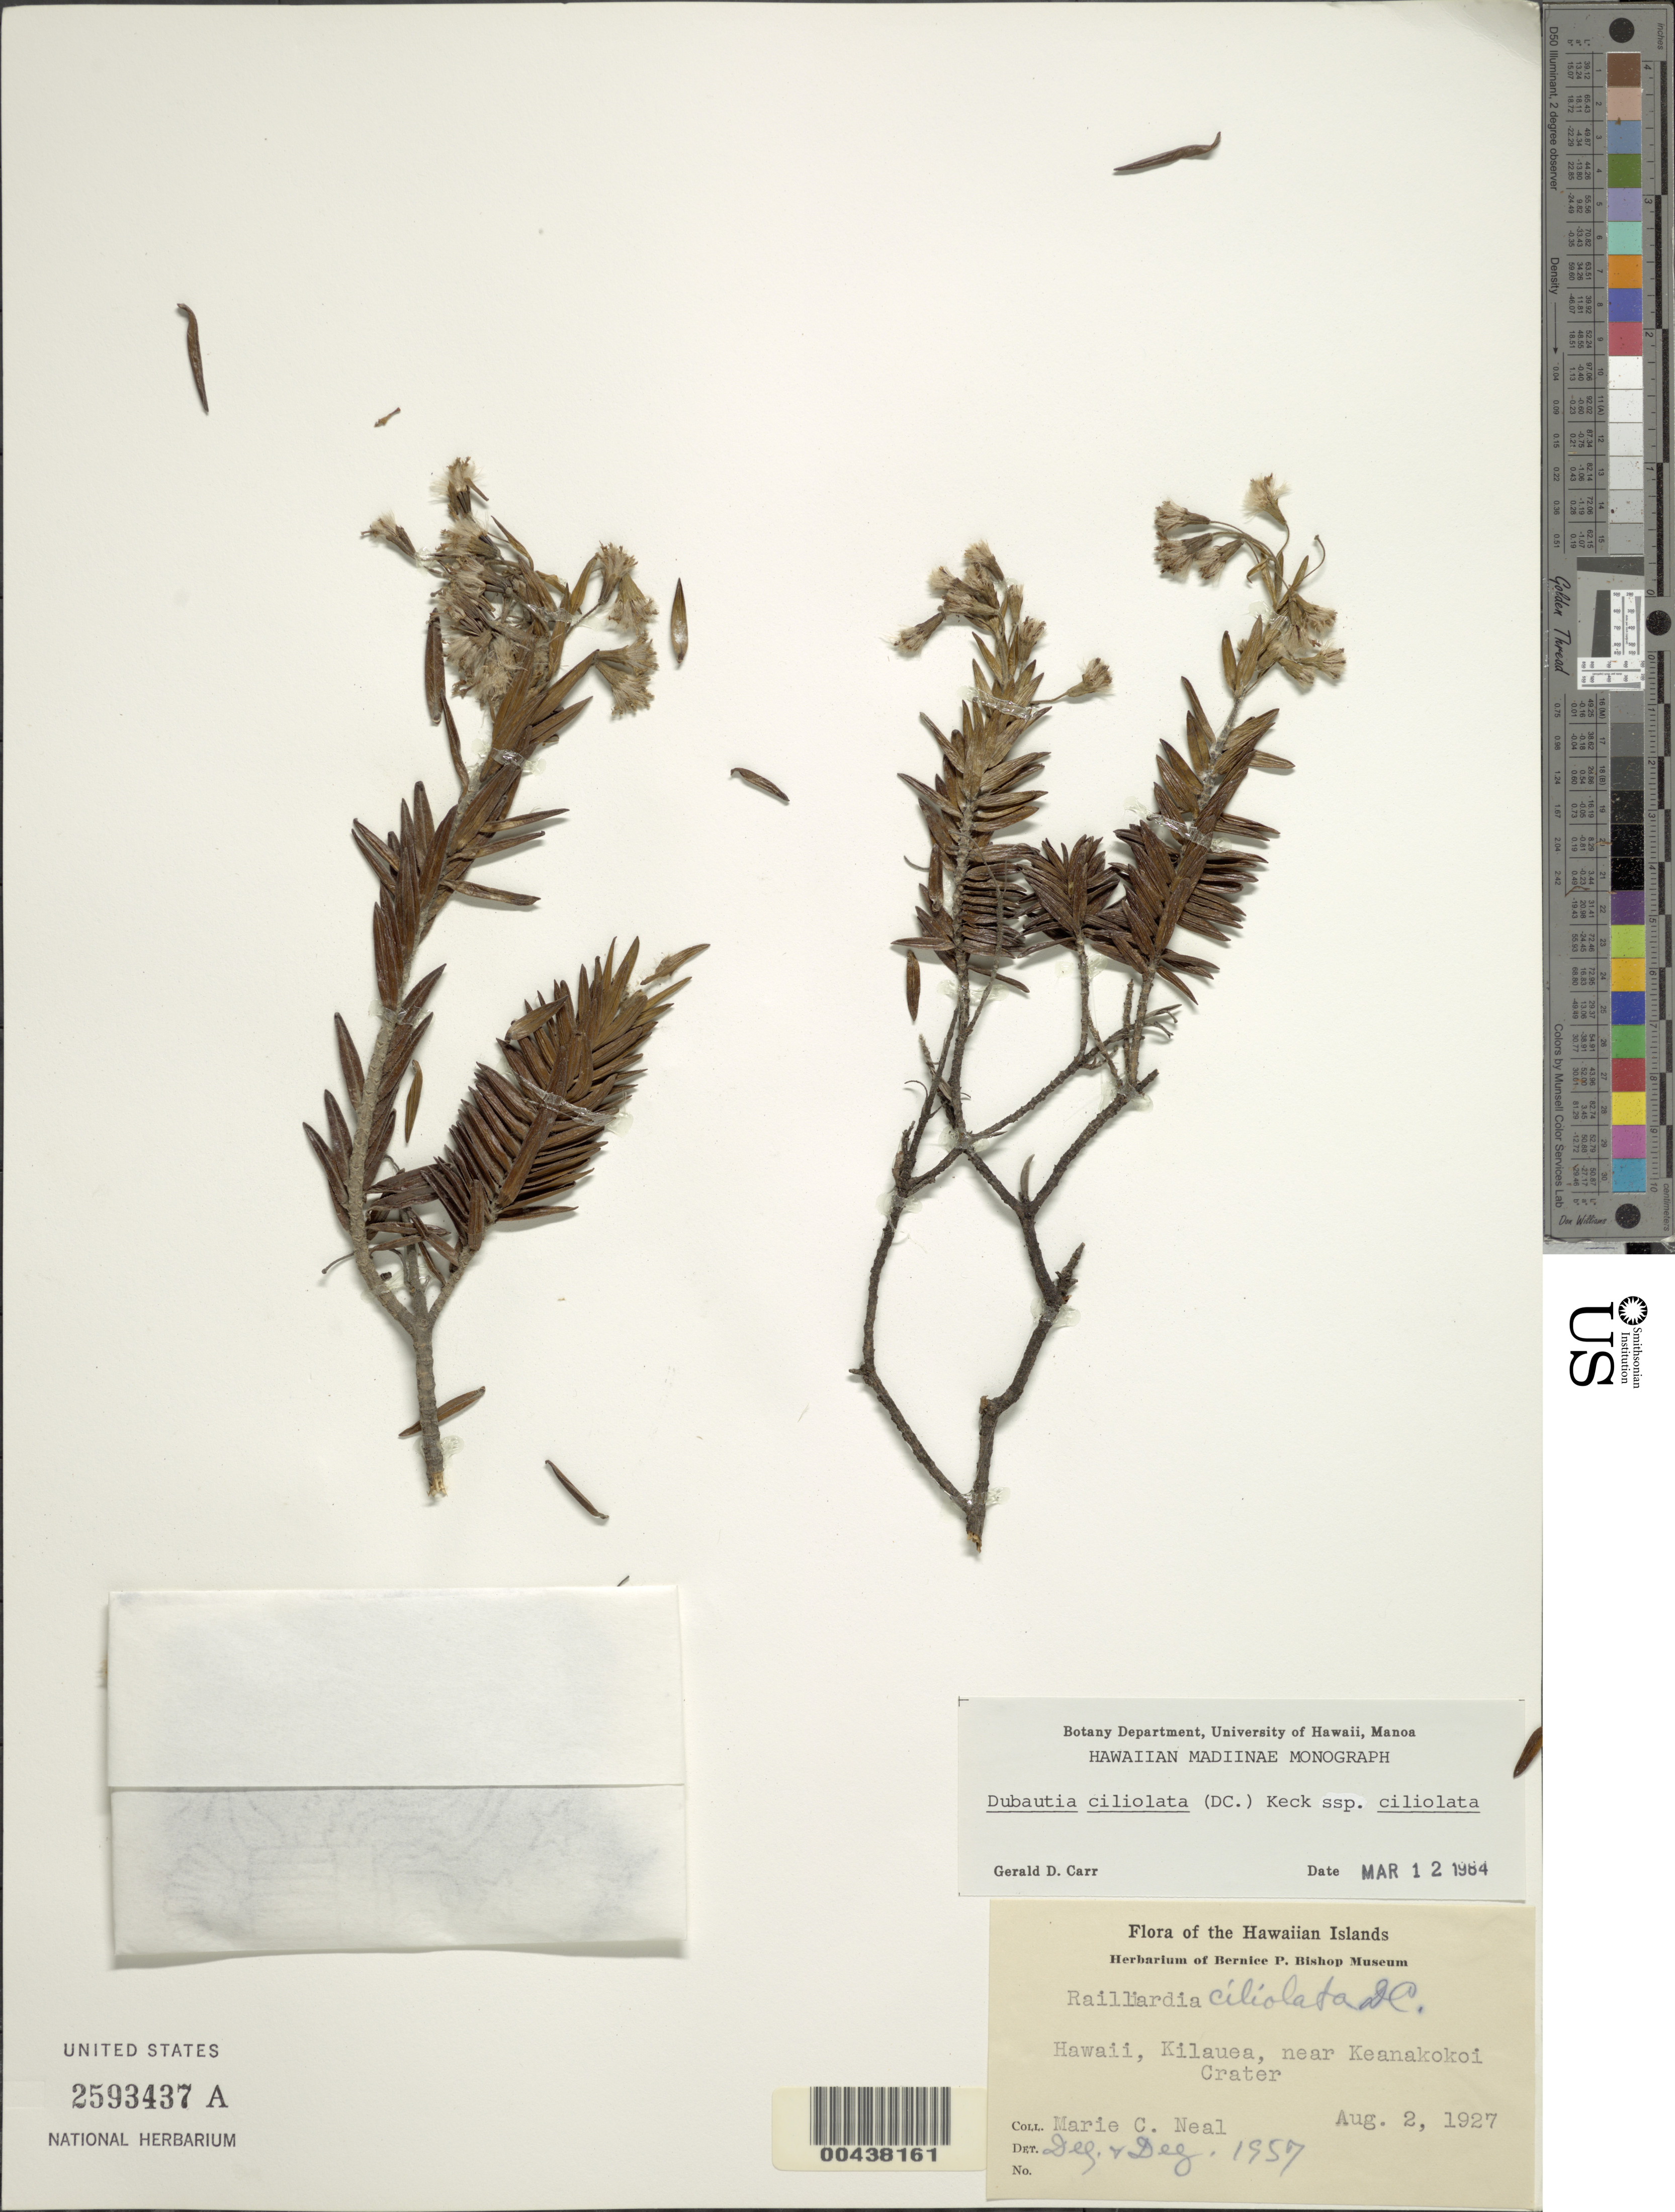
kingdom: Plantae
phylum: Tracheophyta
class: Magnoliopsida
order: Asterales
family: Asteraceae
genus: Dubautia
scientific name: Dubautia ciliolata subsp. ciliolata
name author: (DC.) D.D. Keck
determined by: Carr, G. D.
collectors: W. Ning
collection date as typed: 2 Aug 1927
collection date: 1927-08-02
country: United States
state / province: Hawaii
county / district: Hawaii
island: Hawaii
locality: Kilauea, near Keanakokoi Crater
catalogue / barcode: US 2593437A